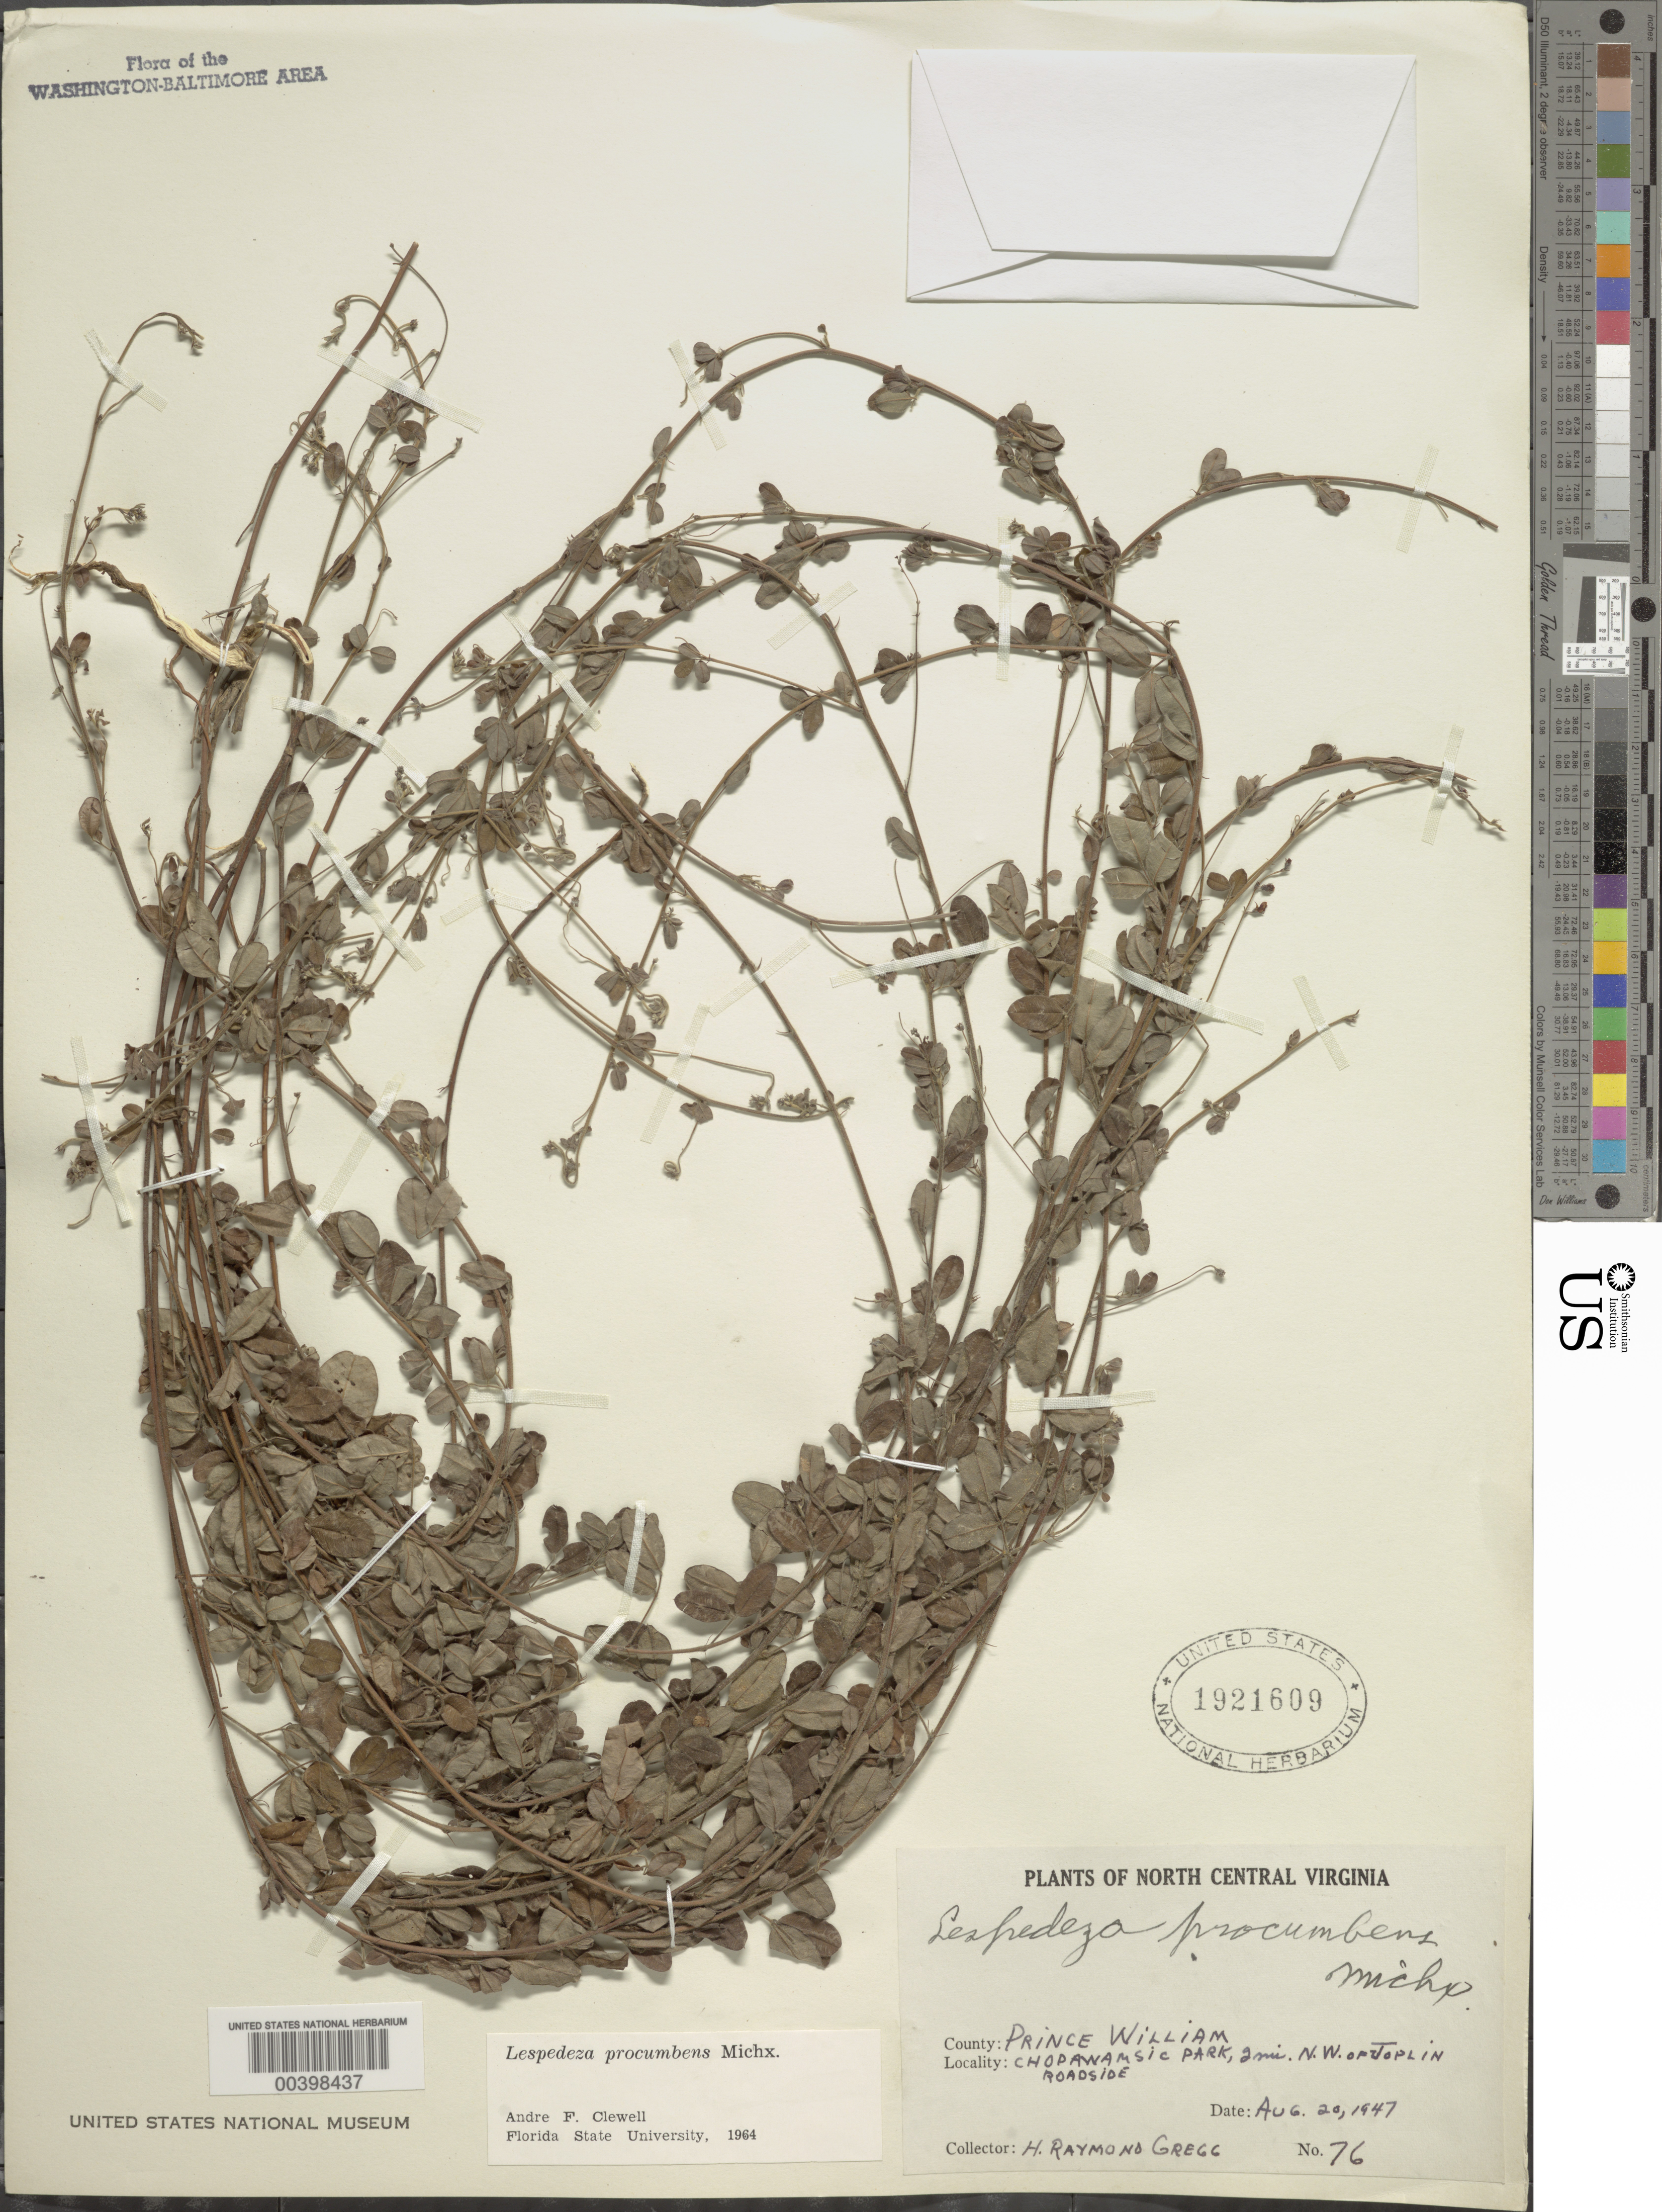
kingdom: Plantae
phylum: Tracheophyta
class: Magnoliopsida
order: Fabales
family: Fabaceae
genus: Lespedeza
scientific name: Lespedeza procumbens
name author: Michx.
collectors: H. Gregg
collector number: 76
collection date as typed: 20 Aug 1947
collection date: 1947-08-20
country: United States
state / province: Virginia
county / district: Prince William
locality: Chopawamsic Park, northwest of Joplin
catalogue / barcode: US 1921609